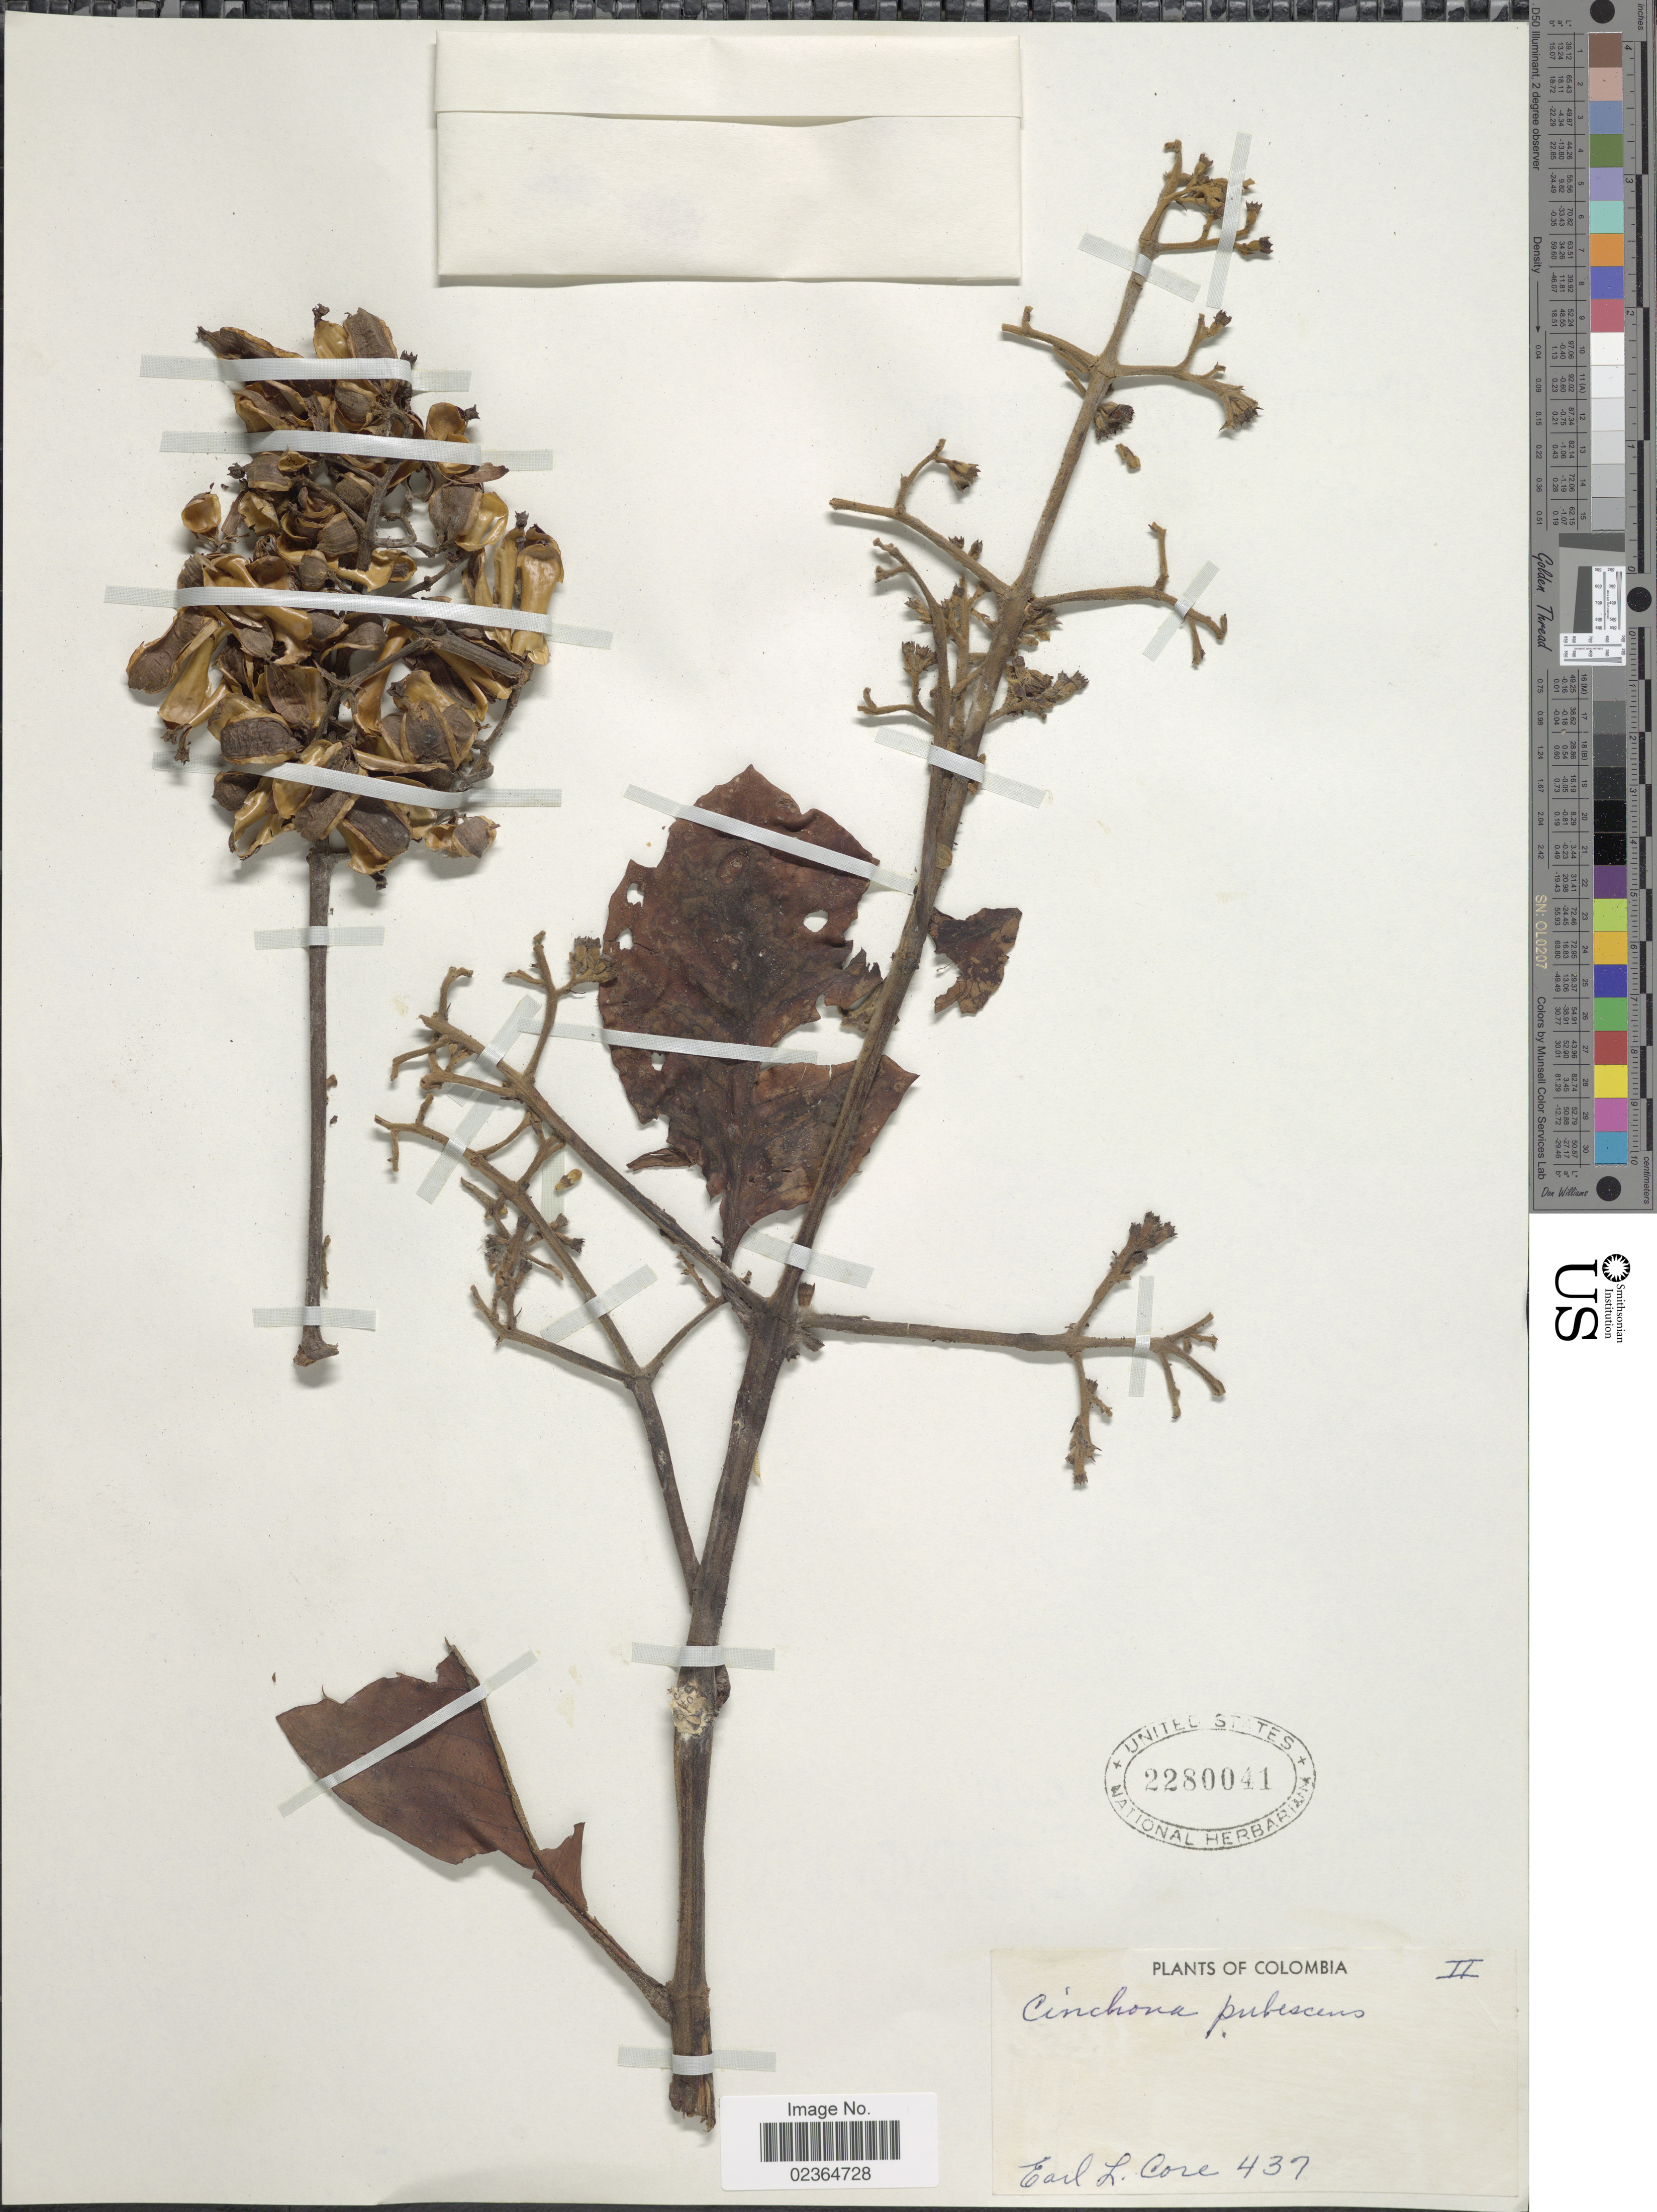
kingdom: Plantae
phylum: Tracheophyta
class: Magnoliopsida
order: Gentianales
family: Rubiaceae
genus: Cinchona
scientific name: Cinchona pubescens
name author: Vahl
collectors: E. L. Core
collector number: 437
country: Colombia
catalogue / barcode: US 2280041